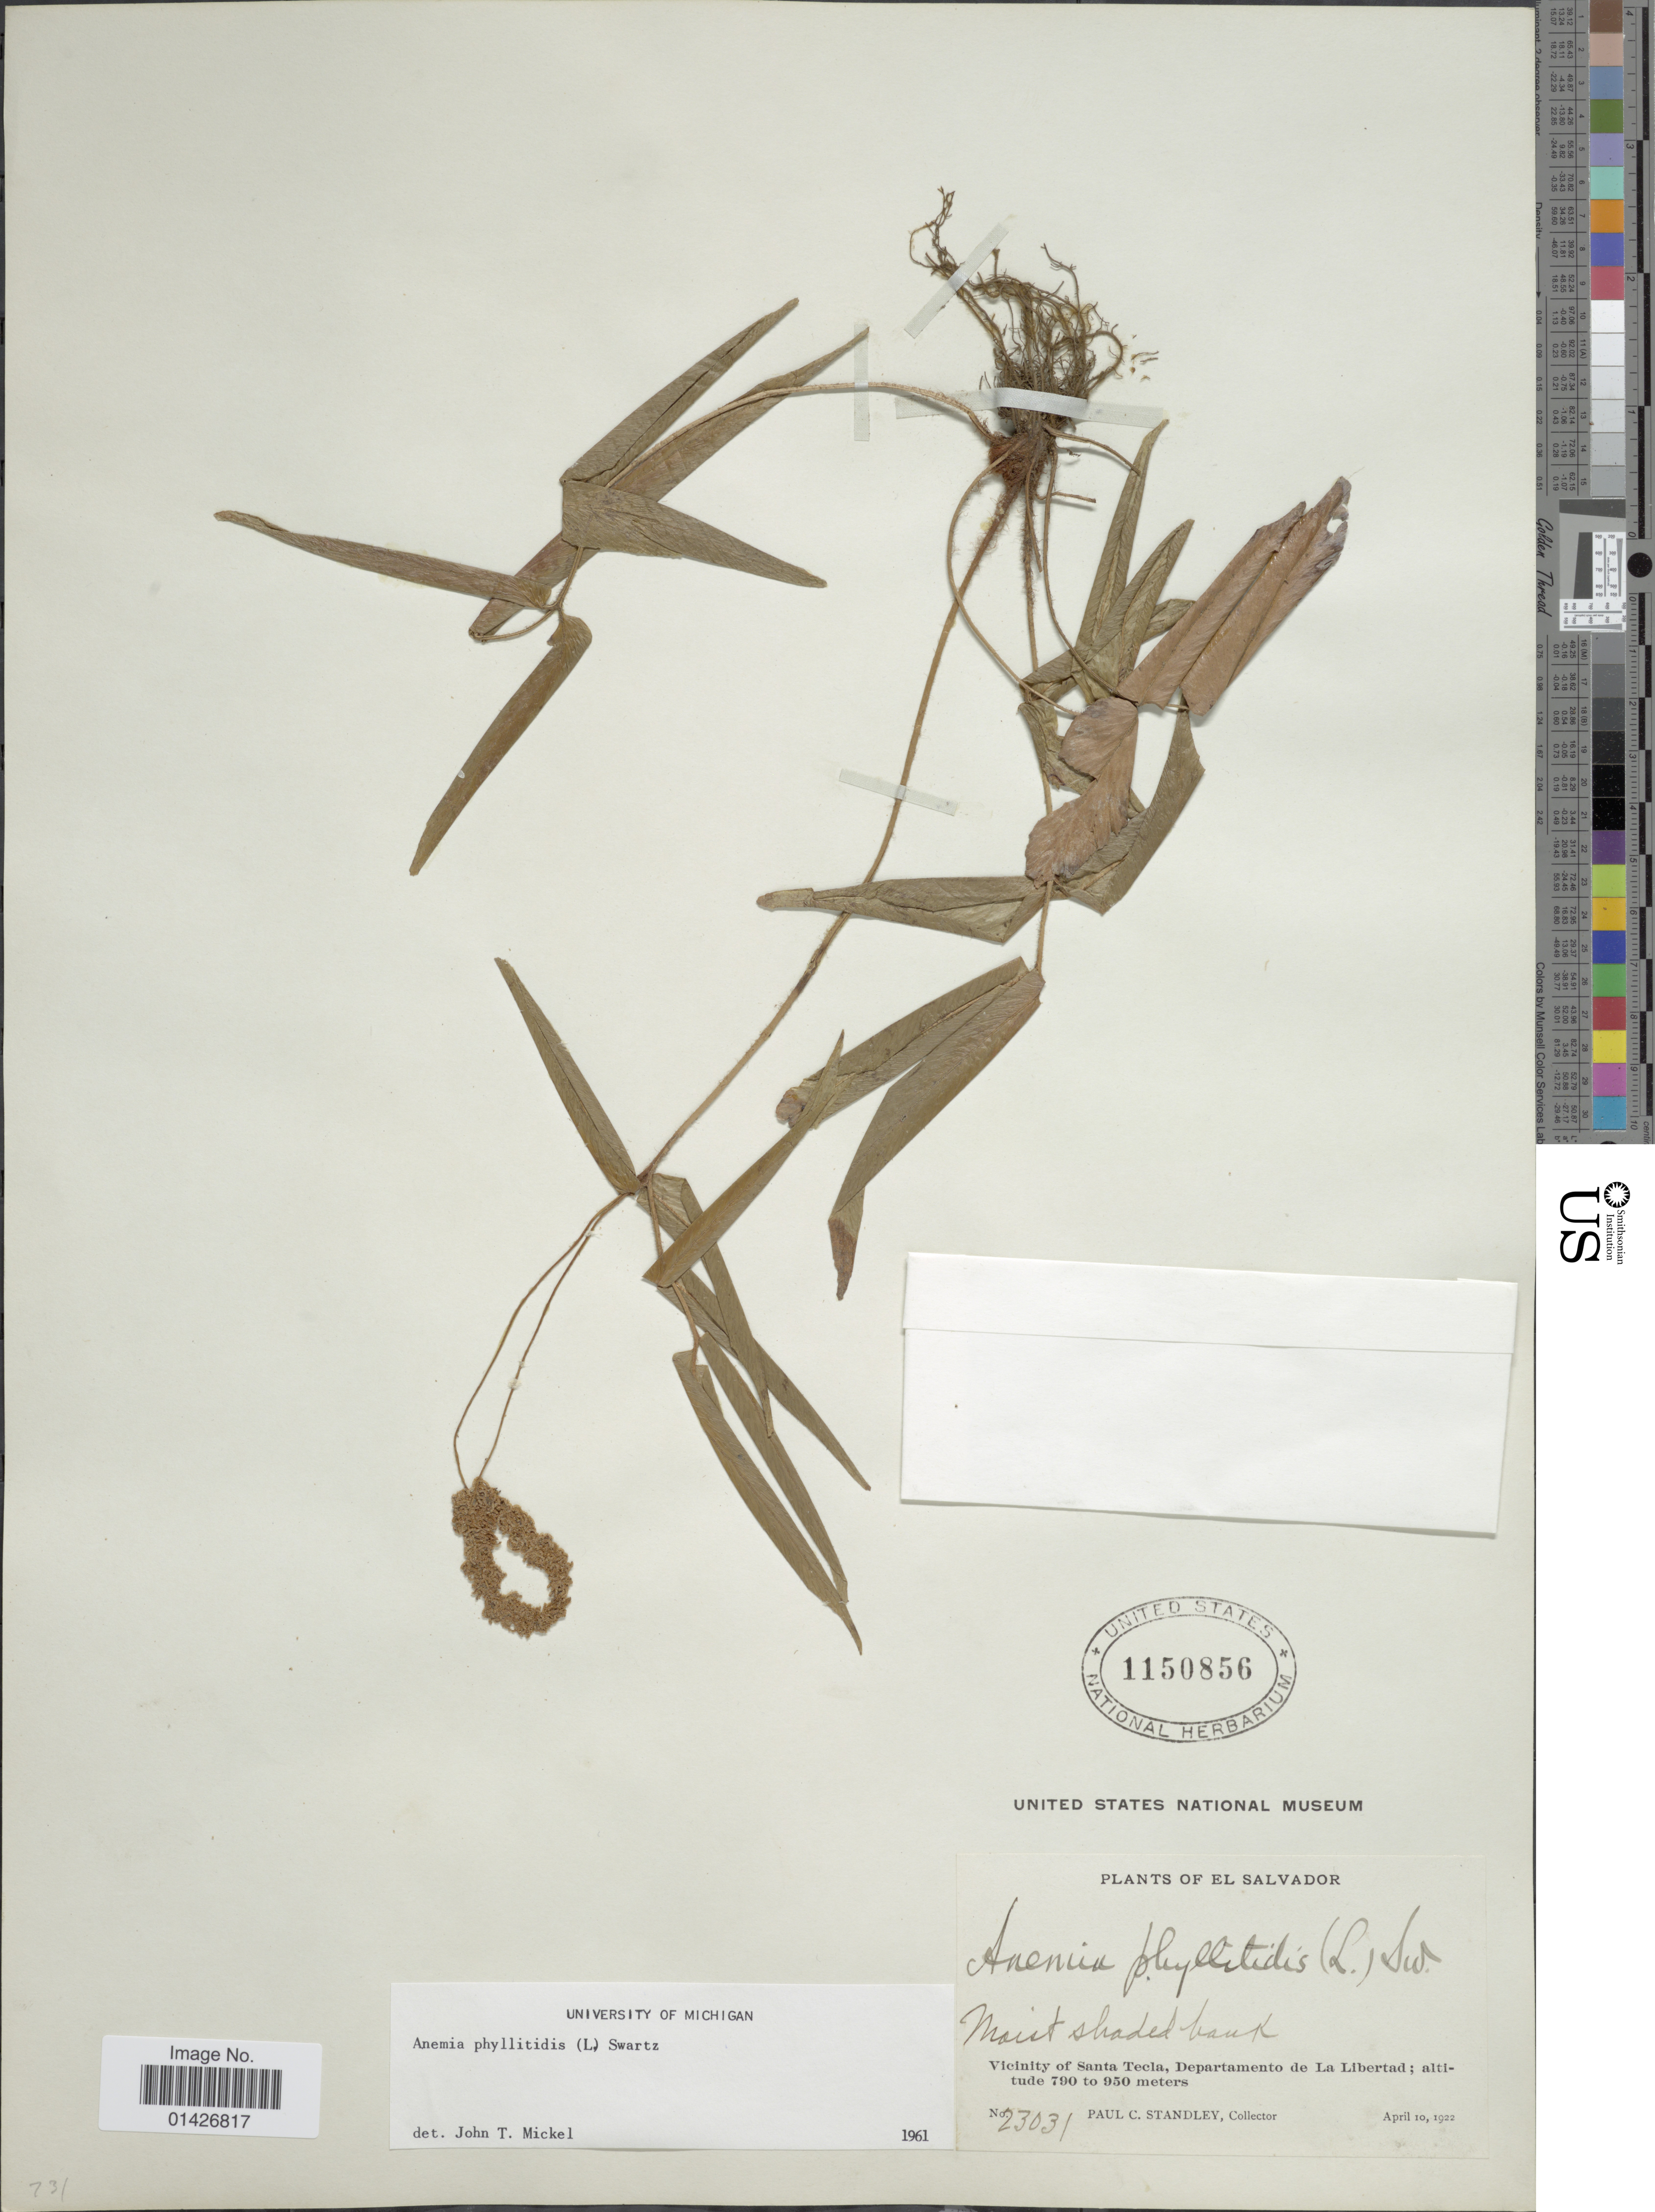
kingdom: Plantae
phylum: Tracheophyta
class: Polypodiopsida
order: Schizaeales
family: Anemiaceae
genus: Anemia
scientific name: Anemia phyllitidis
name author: (L.) Sw.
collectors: P. C. Standley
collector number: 23031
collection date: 1922-04-10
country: El Salvador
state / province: La Libertad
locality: Vicinity of Santa Tecla, Departamento de La Libertad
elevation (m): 790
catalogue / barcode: US 1150856